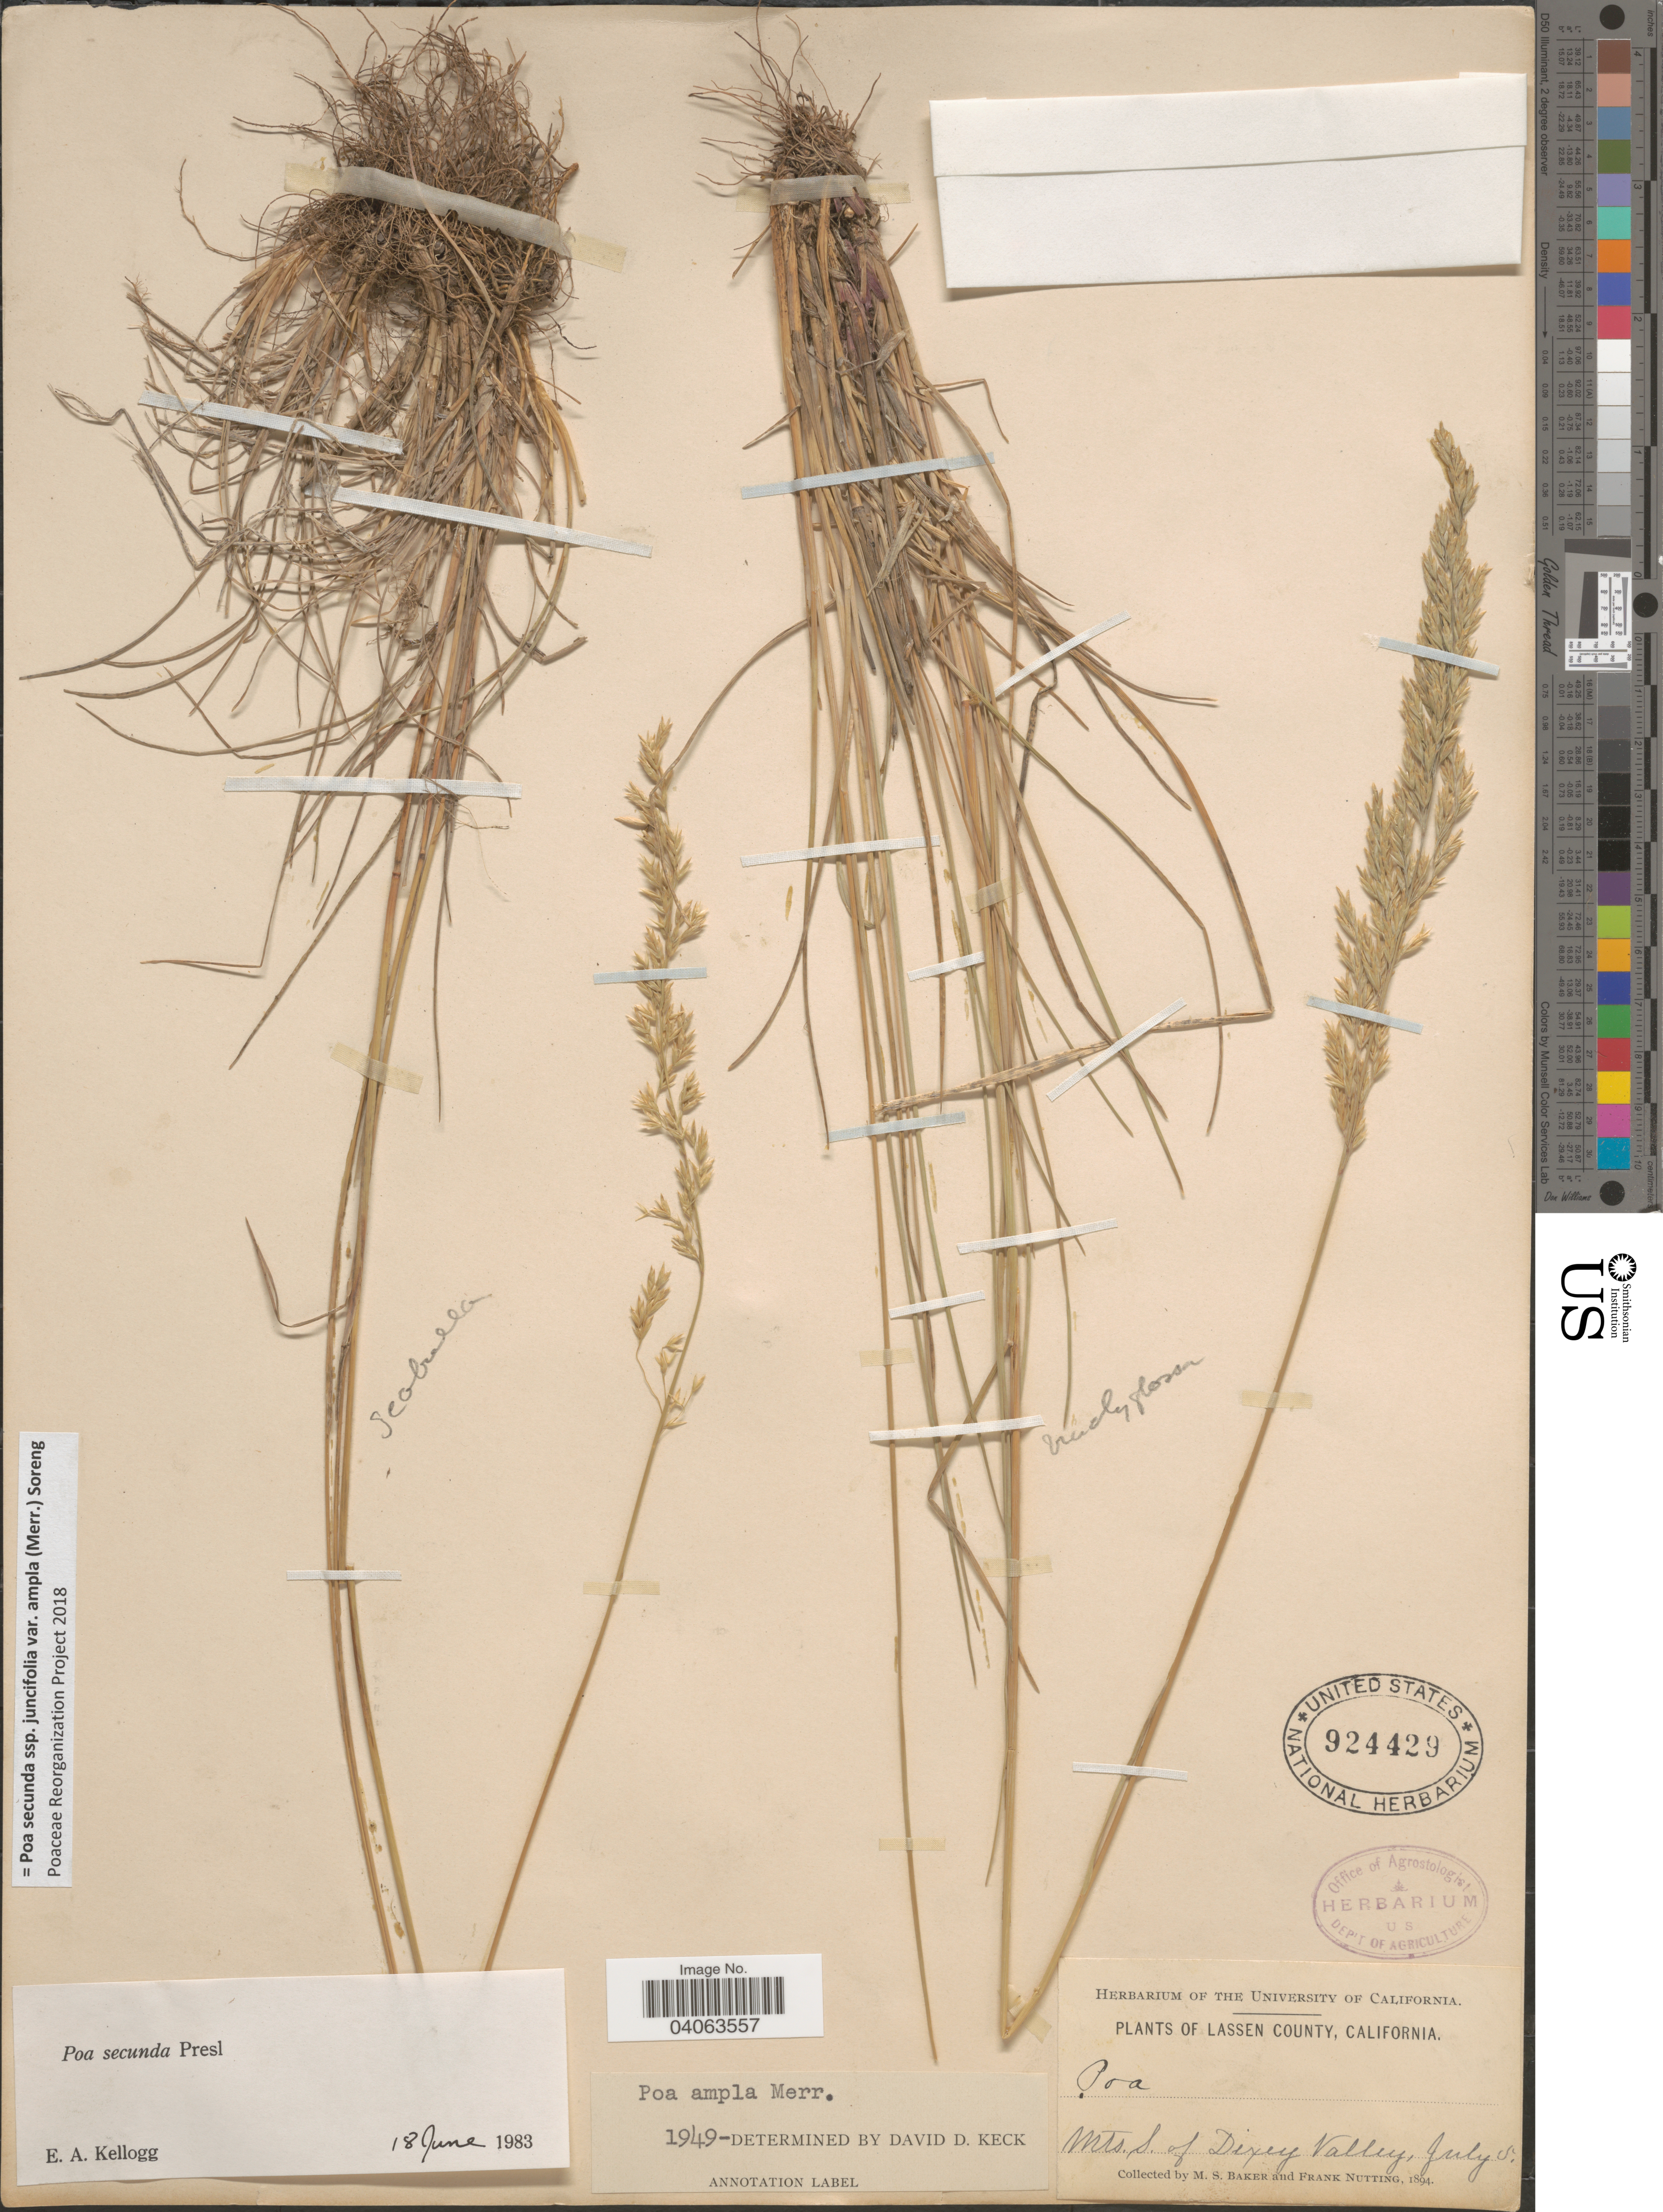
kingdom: Plantae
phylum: Tracheophyta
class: Liliopsida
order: Poales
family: Poaceae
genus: Poa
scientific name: Poa secunda subsp. juncifolia var. ampla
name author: (Merr.) Soreng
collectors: M. S. Baker & F. Nutting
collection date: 1894-07-05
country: United States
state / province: California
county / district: Lassen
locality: Lassen County. Mts. S. of Dixey Valley.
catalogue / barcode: US 924429